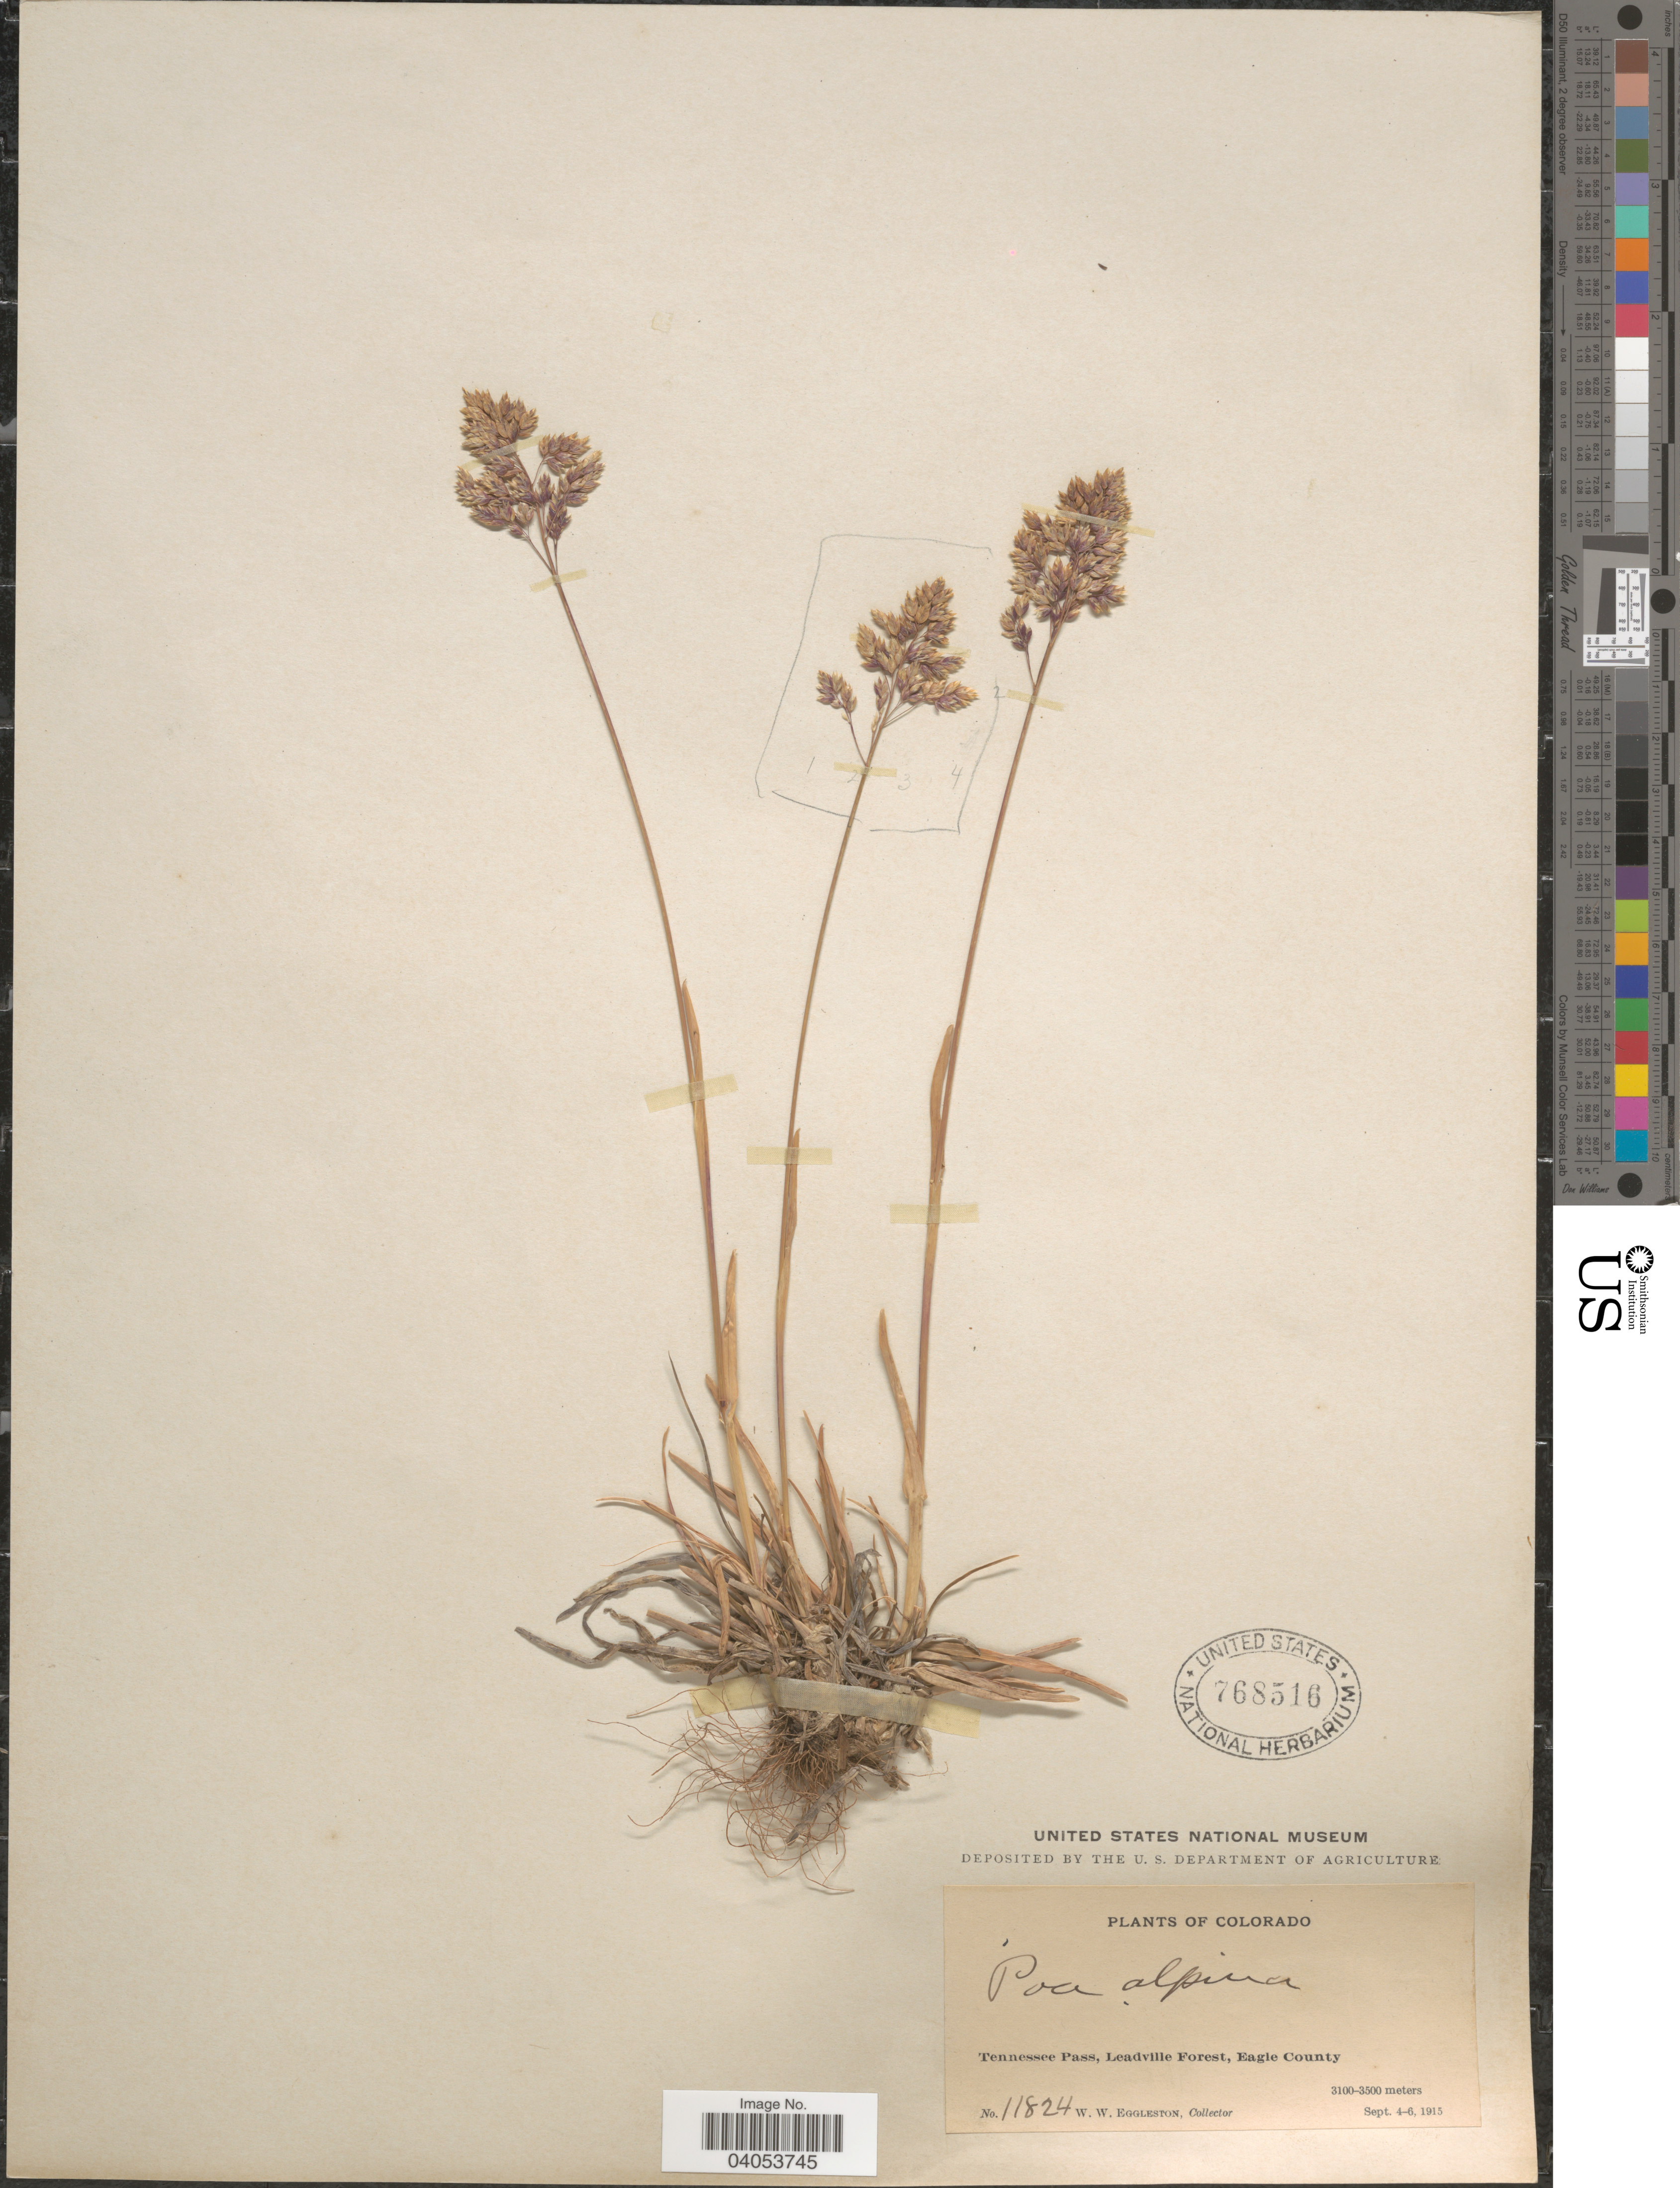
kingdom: Plantae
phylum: Tracheophyta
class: Liliopsida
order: Poales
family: Poaceae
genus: Poa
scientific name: Poa alpina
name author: L.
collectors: W. W. Eggleston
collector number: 11824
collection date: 1915-09-04/1915-09-06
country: United States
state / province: Colorado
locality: Tennessee Pass, Leadville Forest, Eagle County.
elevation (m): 3100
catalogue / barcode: US 768516